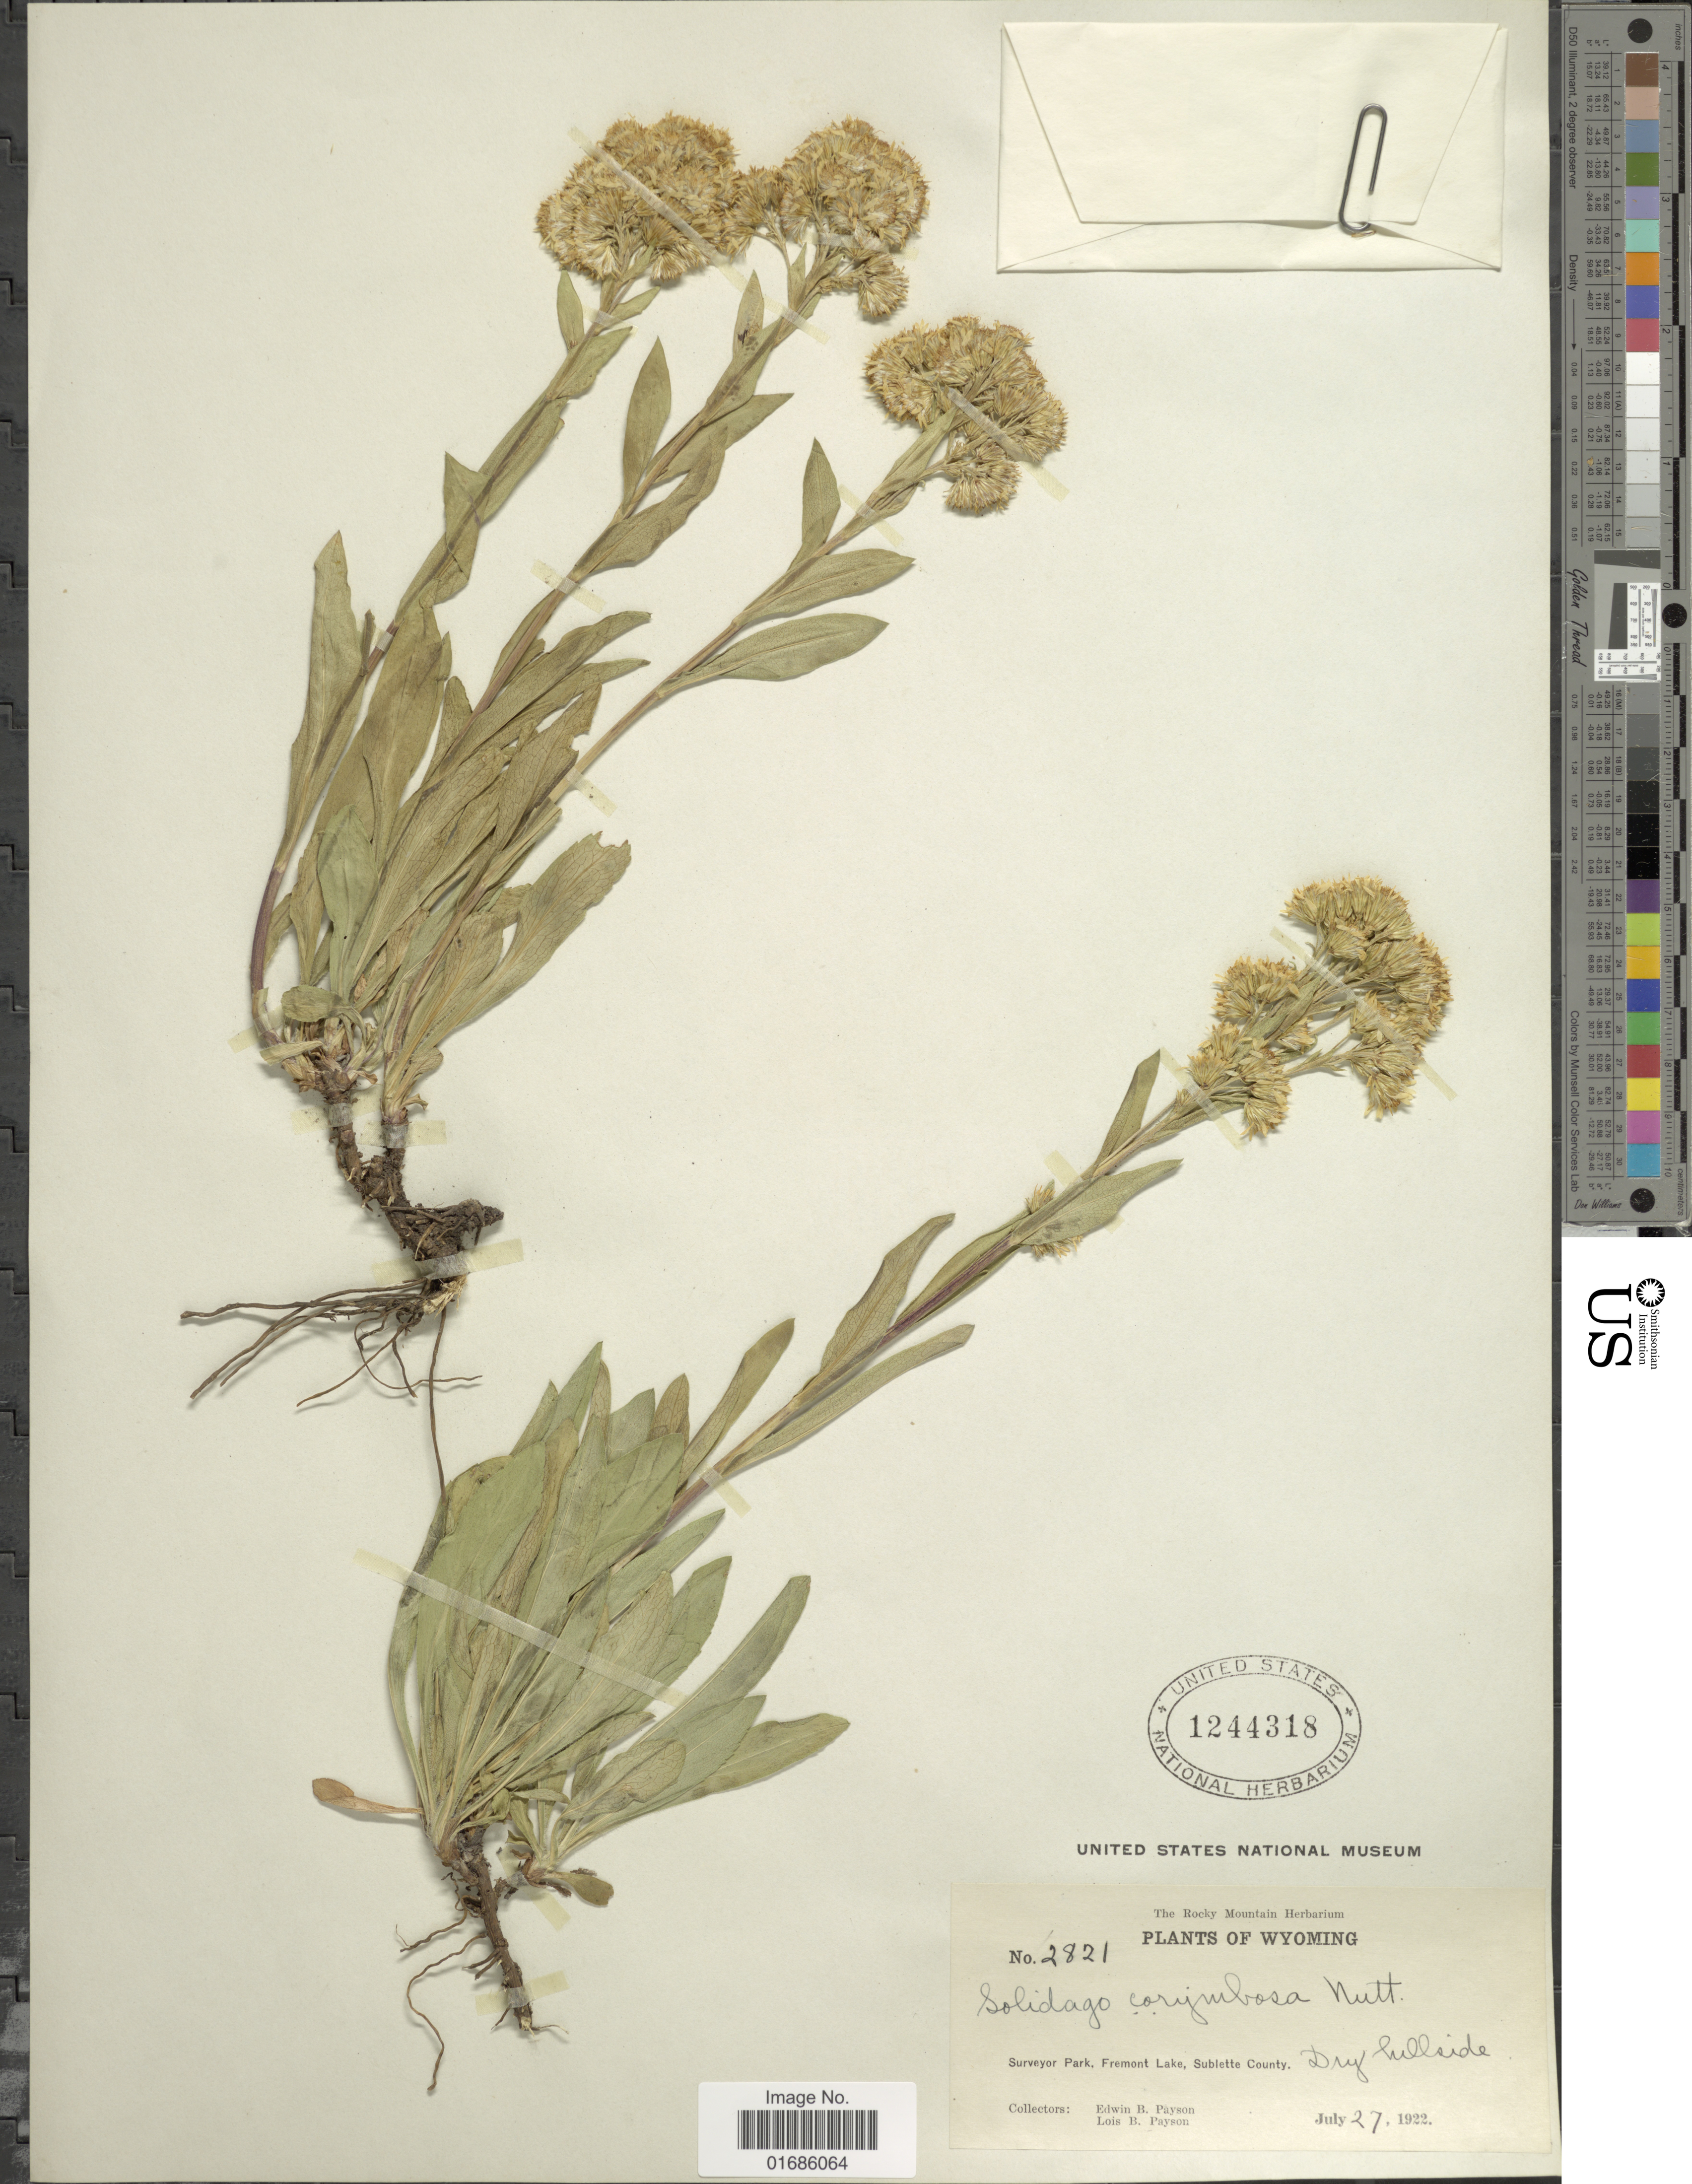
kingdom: Plantae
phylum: Tracheophyta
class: Magnoliopsida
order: Asterales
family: Asteraceae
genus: Solidago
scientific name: Solidago ciliosa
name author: Greene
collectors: E. B. Payson & L. Payson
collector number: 2821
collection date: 1922-07-27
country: United States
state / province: Wyoming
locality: Surveyor Park, Fremont Lake, Sublette County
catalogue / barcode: US 1244318